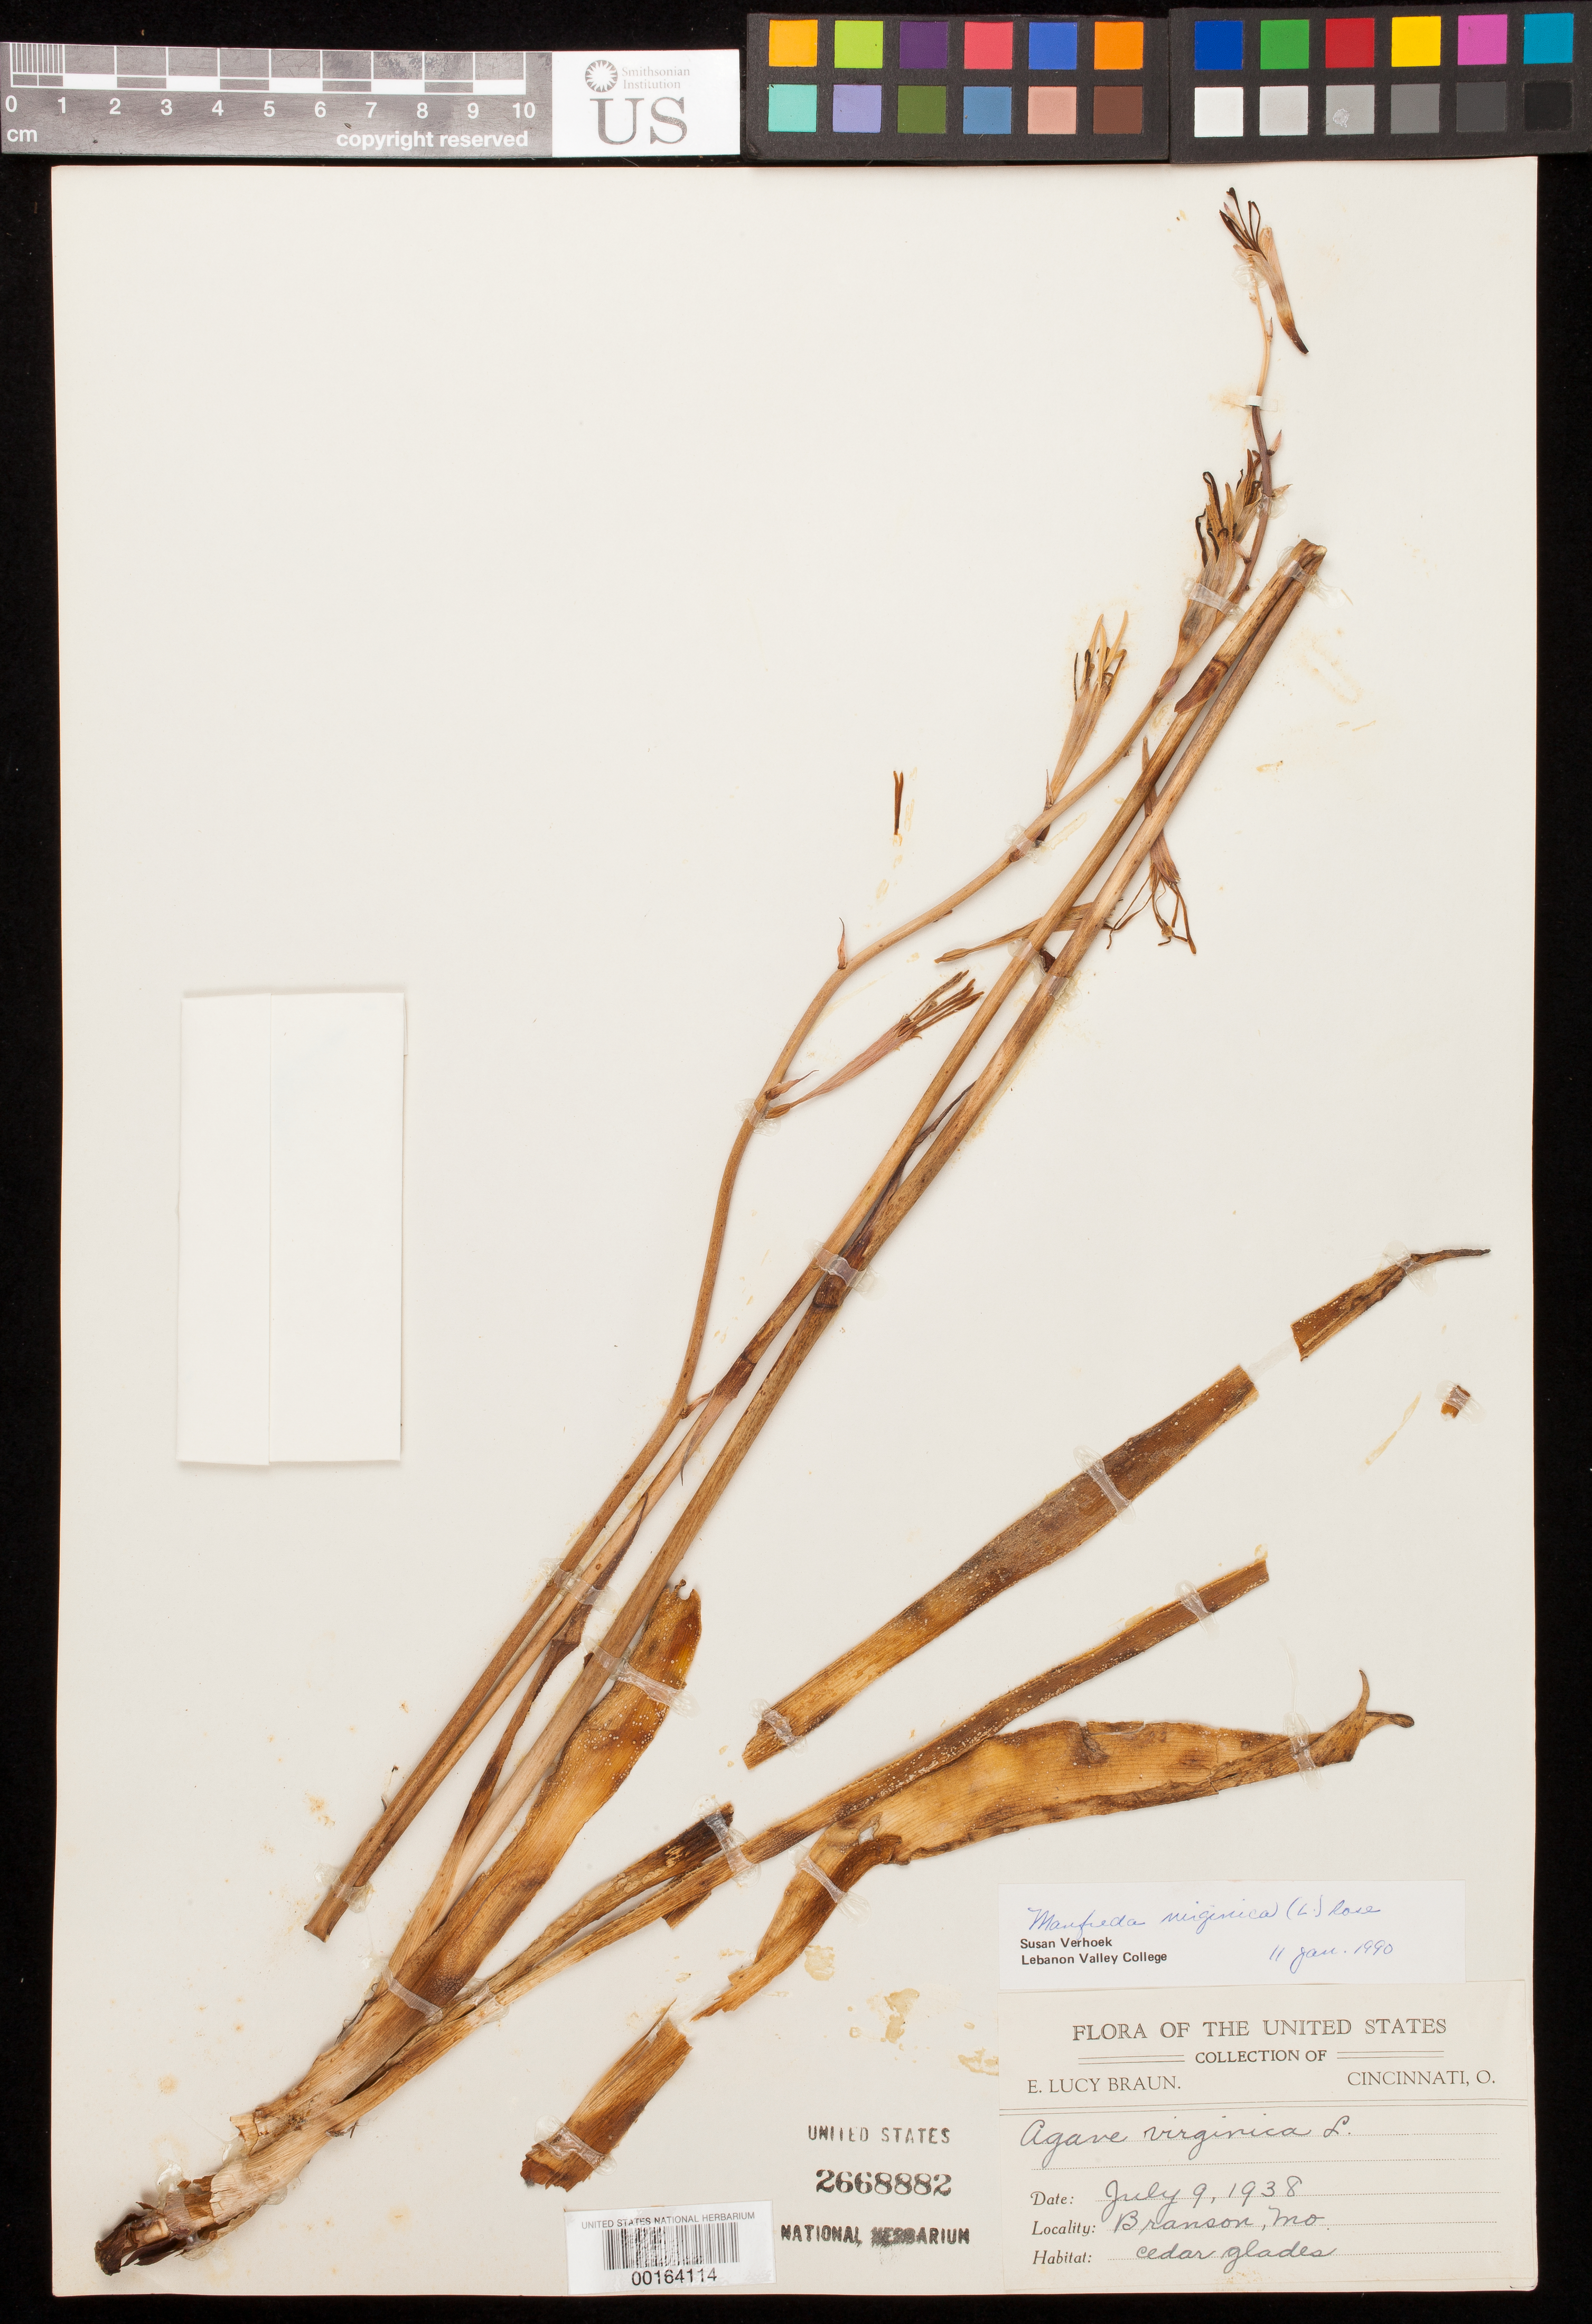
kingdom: Plantae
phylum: Tracheophyta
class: Liliopsida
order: Asparagales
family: Asparagaceae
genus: Manfreda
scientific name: Manfreda virginica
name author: (L.) Salisb. ex Rose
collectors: E. L. Braun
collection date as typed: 09 Jul 1938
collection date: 1938-07-09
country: United States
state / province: Missouri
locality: Branson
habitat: Cedar glades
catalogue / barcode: US 2668882